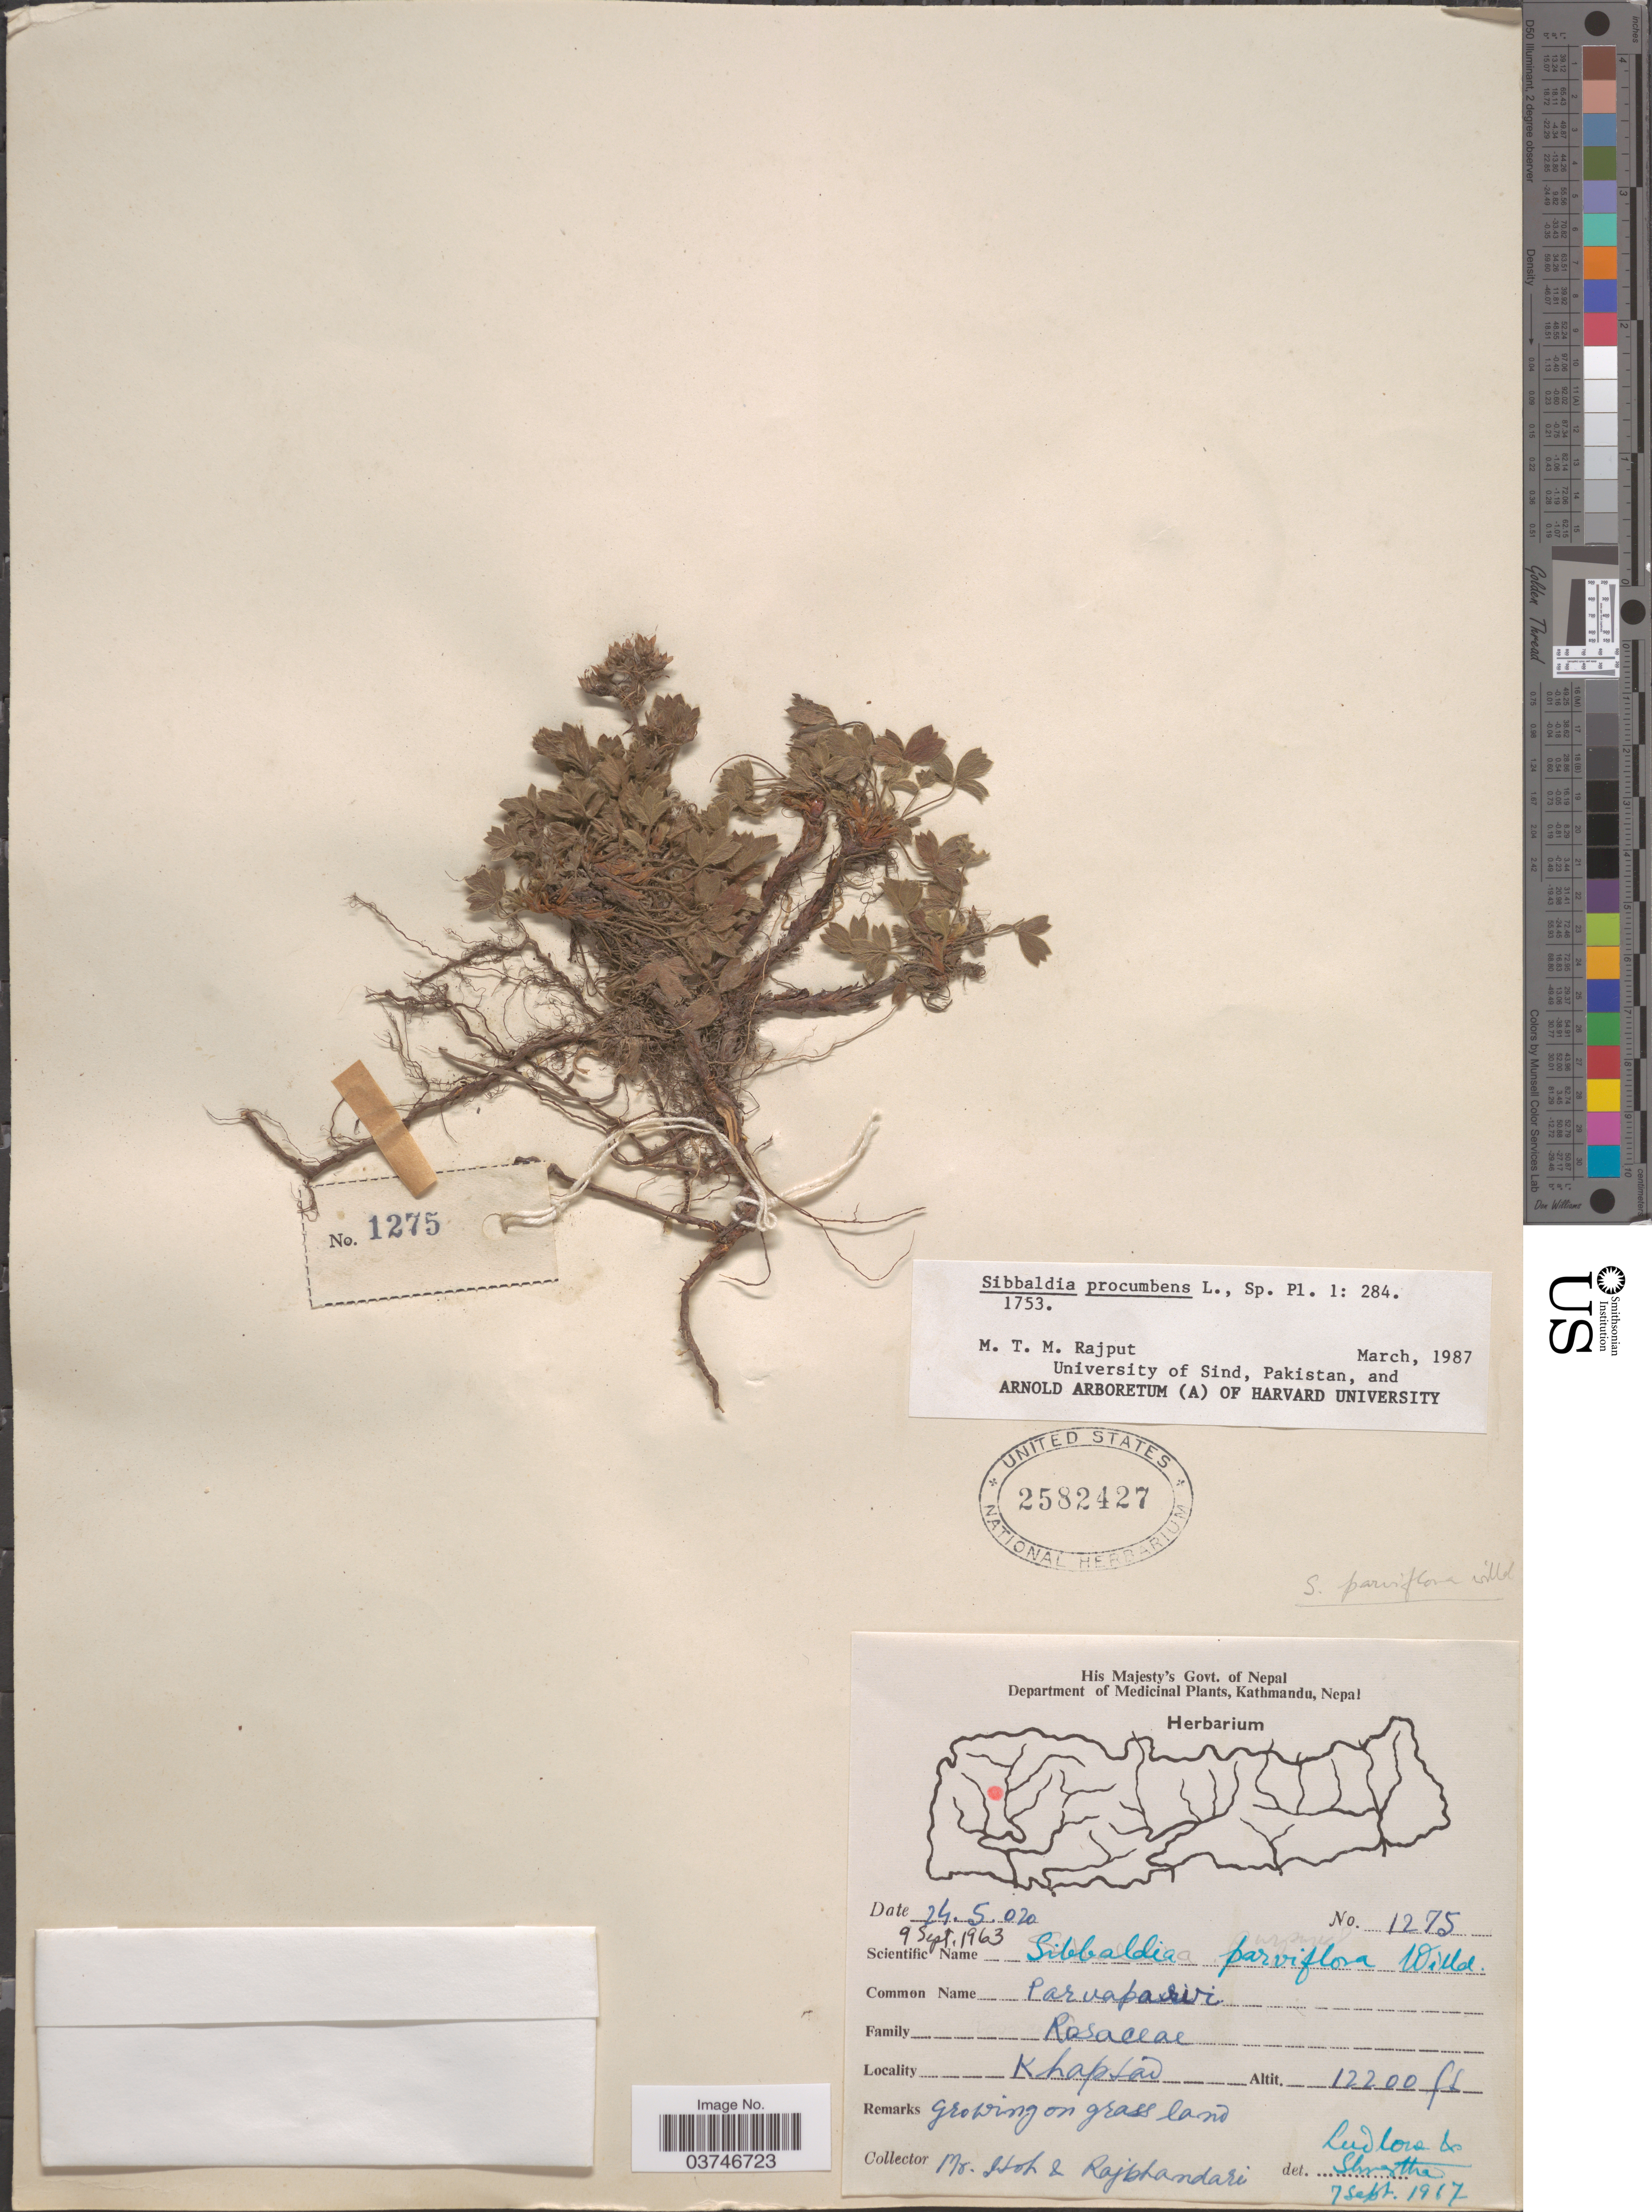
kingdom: Plantae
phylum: Tracheophyta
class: Magnoliopsida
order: Rosales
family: Rosaceae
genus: Sibbaldia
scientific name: Sibbaldia procumbens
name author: L.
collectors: M. Itoh & Rajbhandari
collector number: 1275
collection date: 1963-09-09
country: Nepal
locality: Khaptad.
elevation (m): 3719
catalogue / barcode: US 2582427